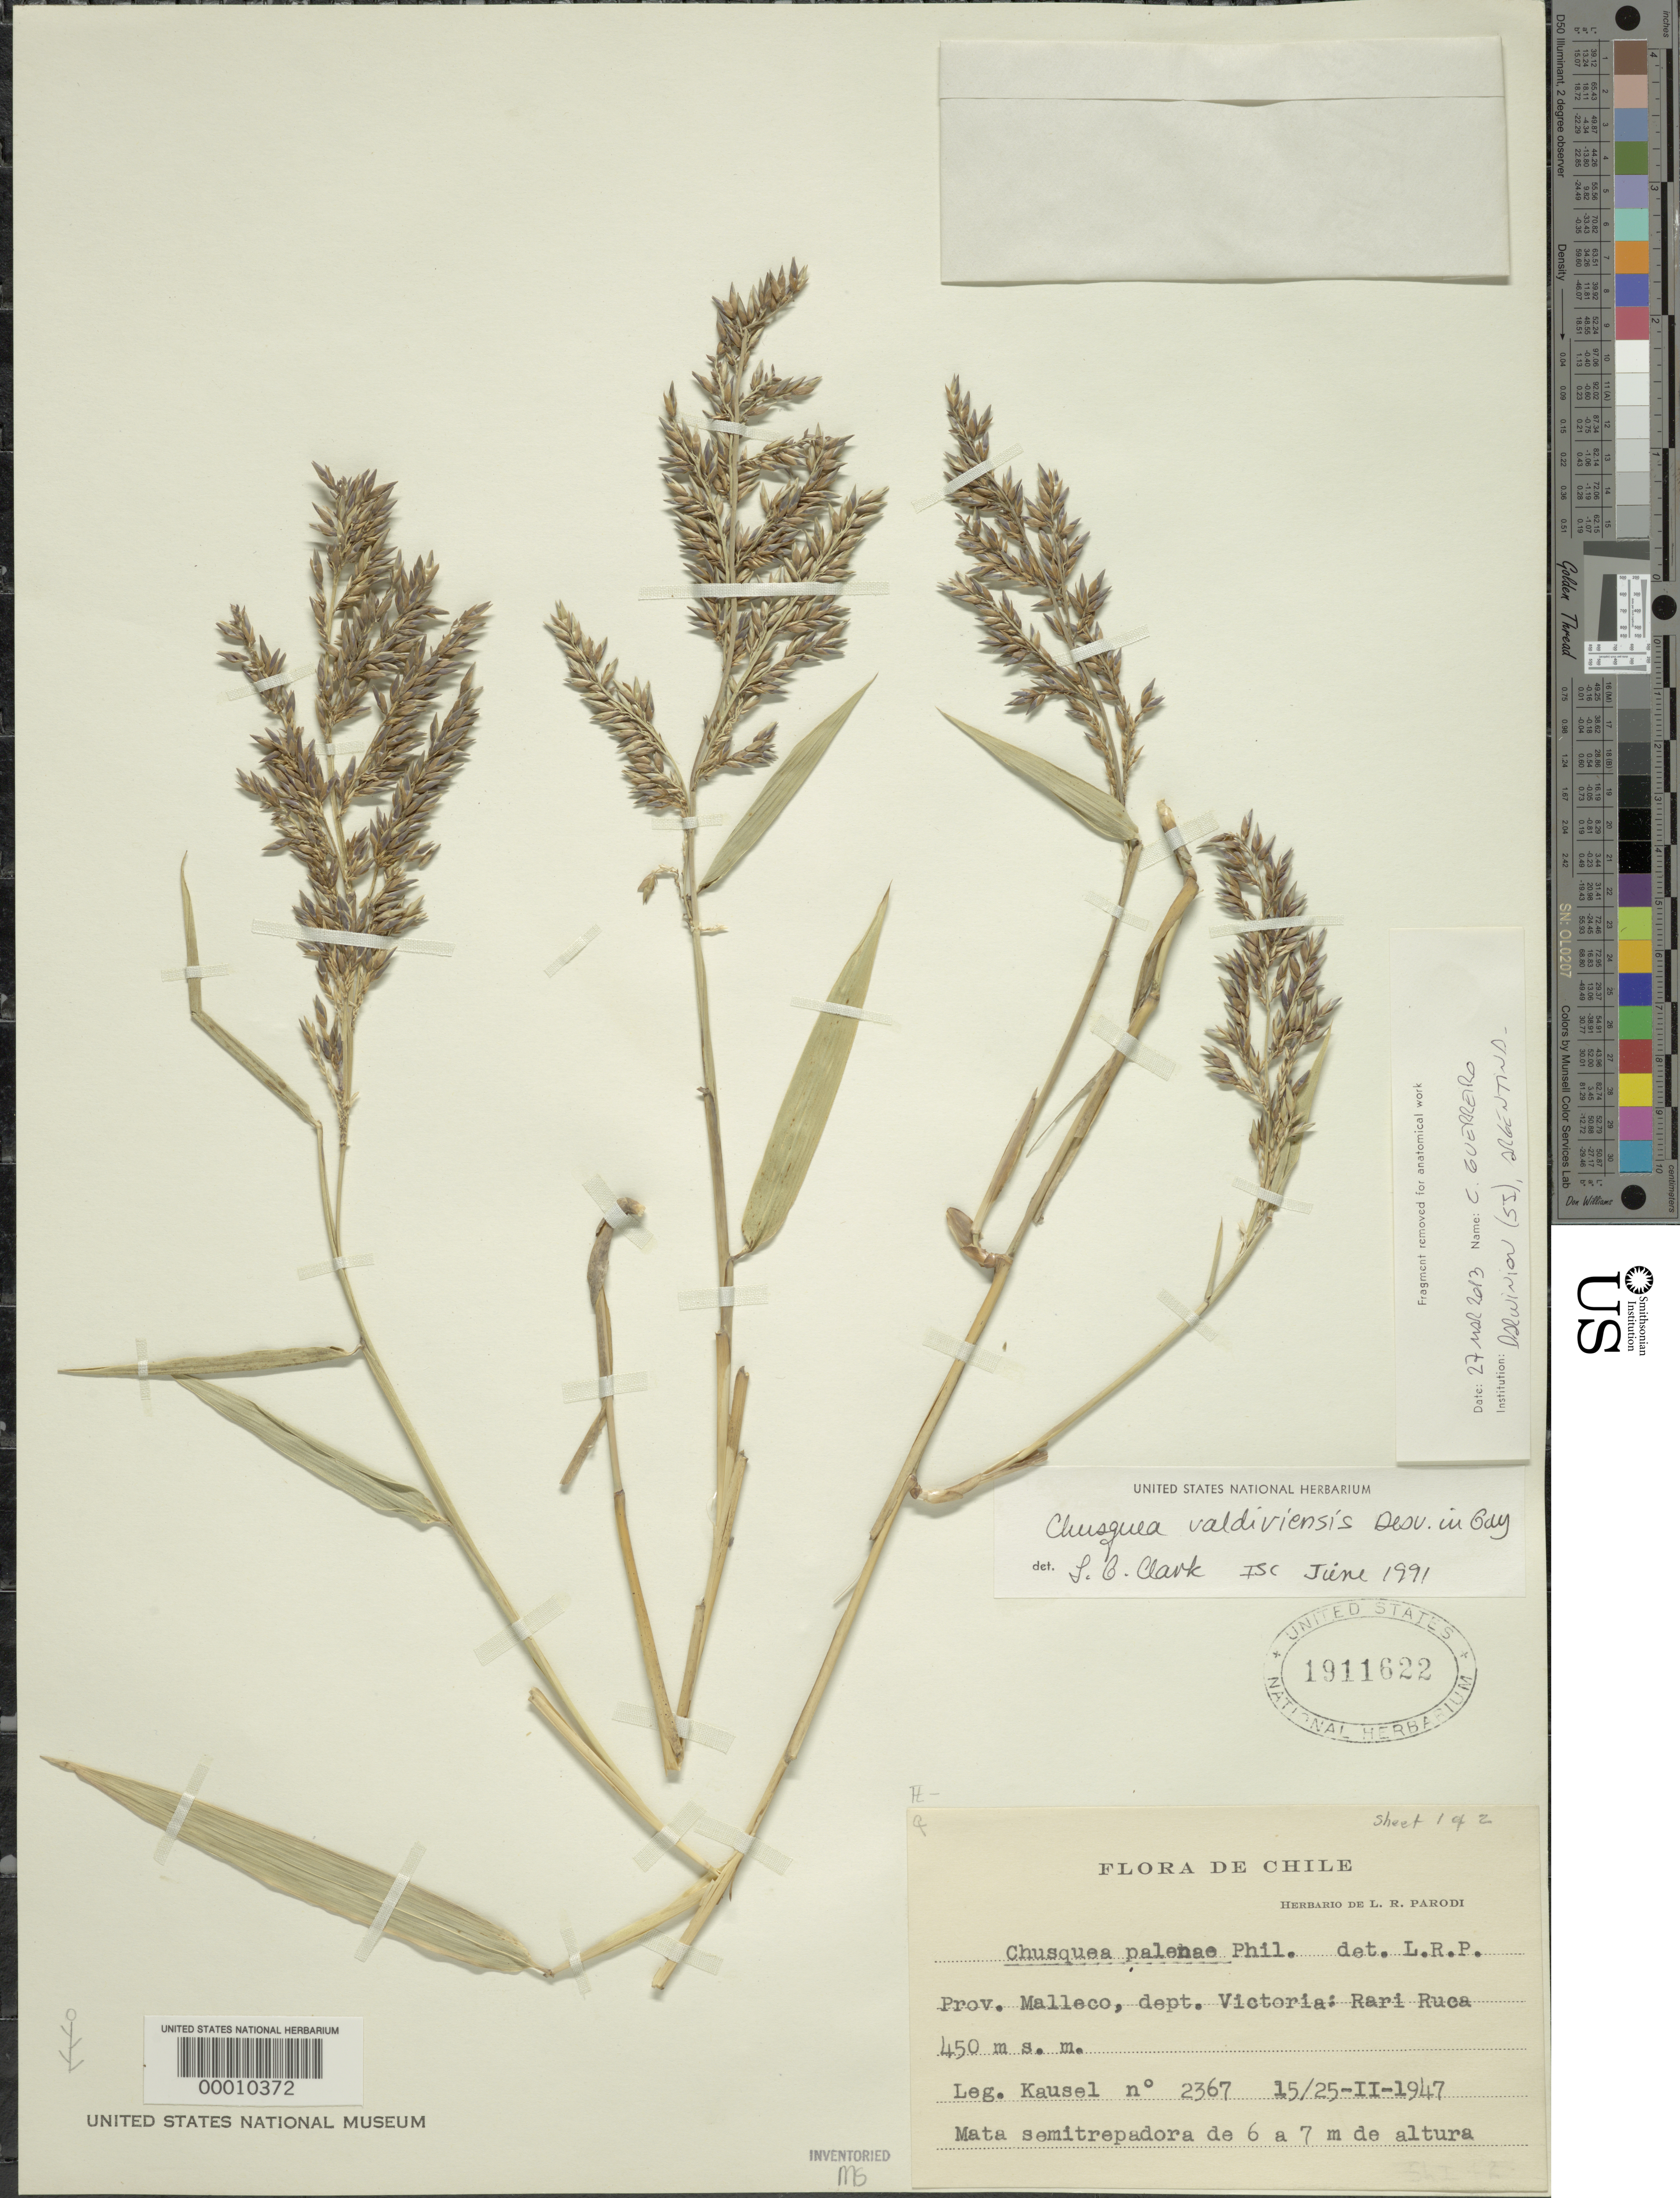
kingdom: Plantae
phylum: Tracheophyta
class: Liliopsida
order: Poales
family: Poaceae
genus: Chusquea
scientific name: Chusquea valdiviensis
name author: É. Desv. in Gay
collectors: -. Kausel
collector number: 2367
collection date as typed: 15 Feb 1947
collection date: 1947-02-15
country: Chile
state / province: Araucanía (IX)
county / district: Malleco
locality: Victoria dept., rari ruca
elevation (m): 450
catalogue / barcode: US 1911622